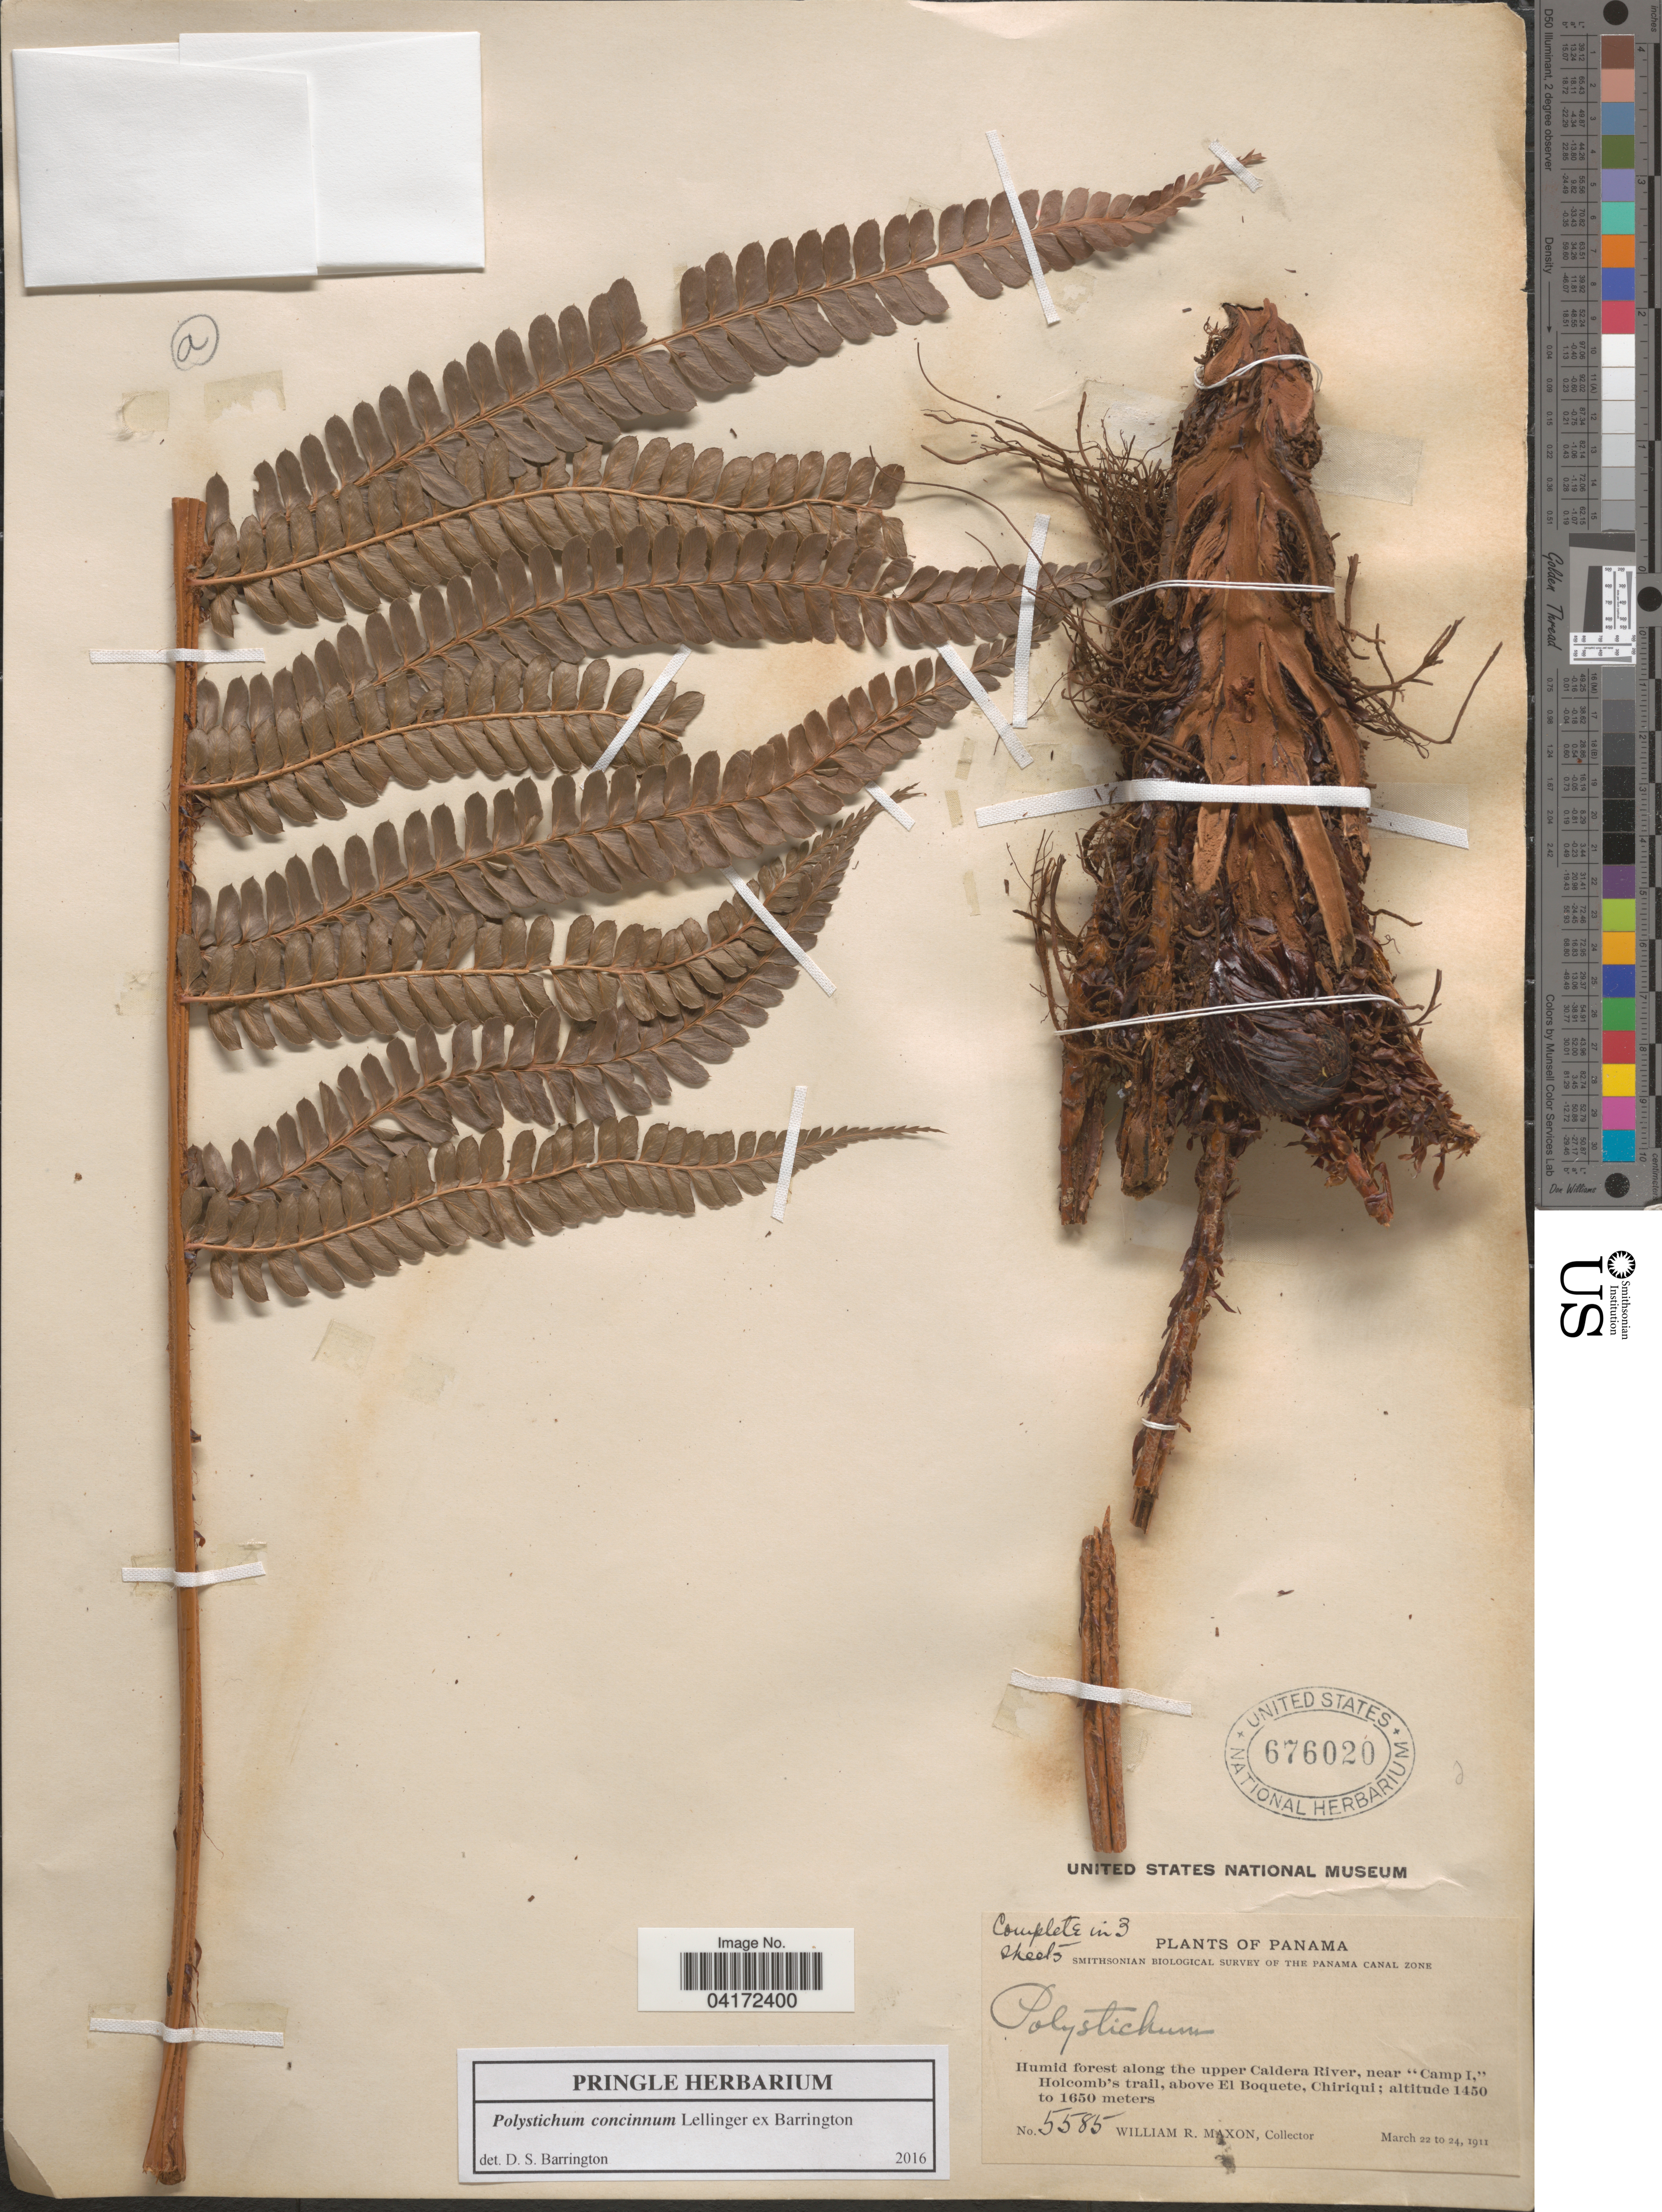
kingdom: Plantae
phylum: Tracheophyta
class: Polypodiopsida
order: Polypodiales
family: Dryopteridaceae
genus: Polystichum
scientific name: Polystichum concinnum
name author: Lellinger ex Barrington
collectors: W. R. Maxon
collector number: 5585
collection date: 1911-03-22/1911-03-24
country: Panama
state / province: Chiriqui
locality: Smithsonian Biological Survey of the Panama Canal Zone. Along the upper Caldera River, near "Camp I," Holcomb's trail, above El Boquete.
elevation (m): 1450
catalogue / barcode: US 676020